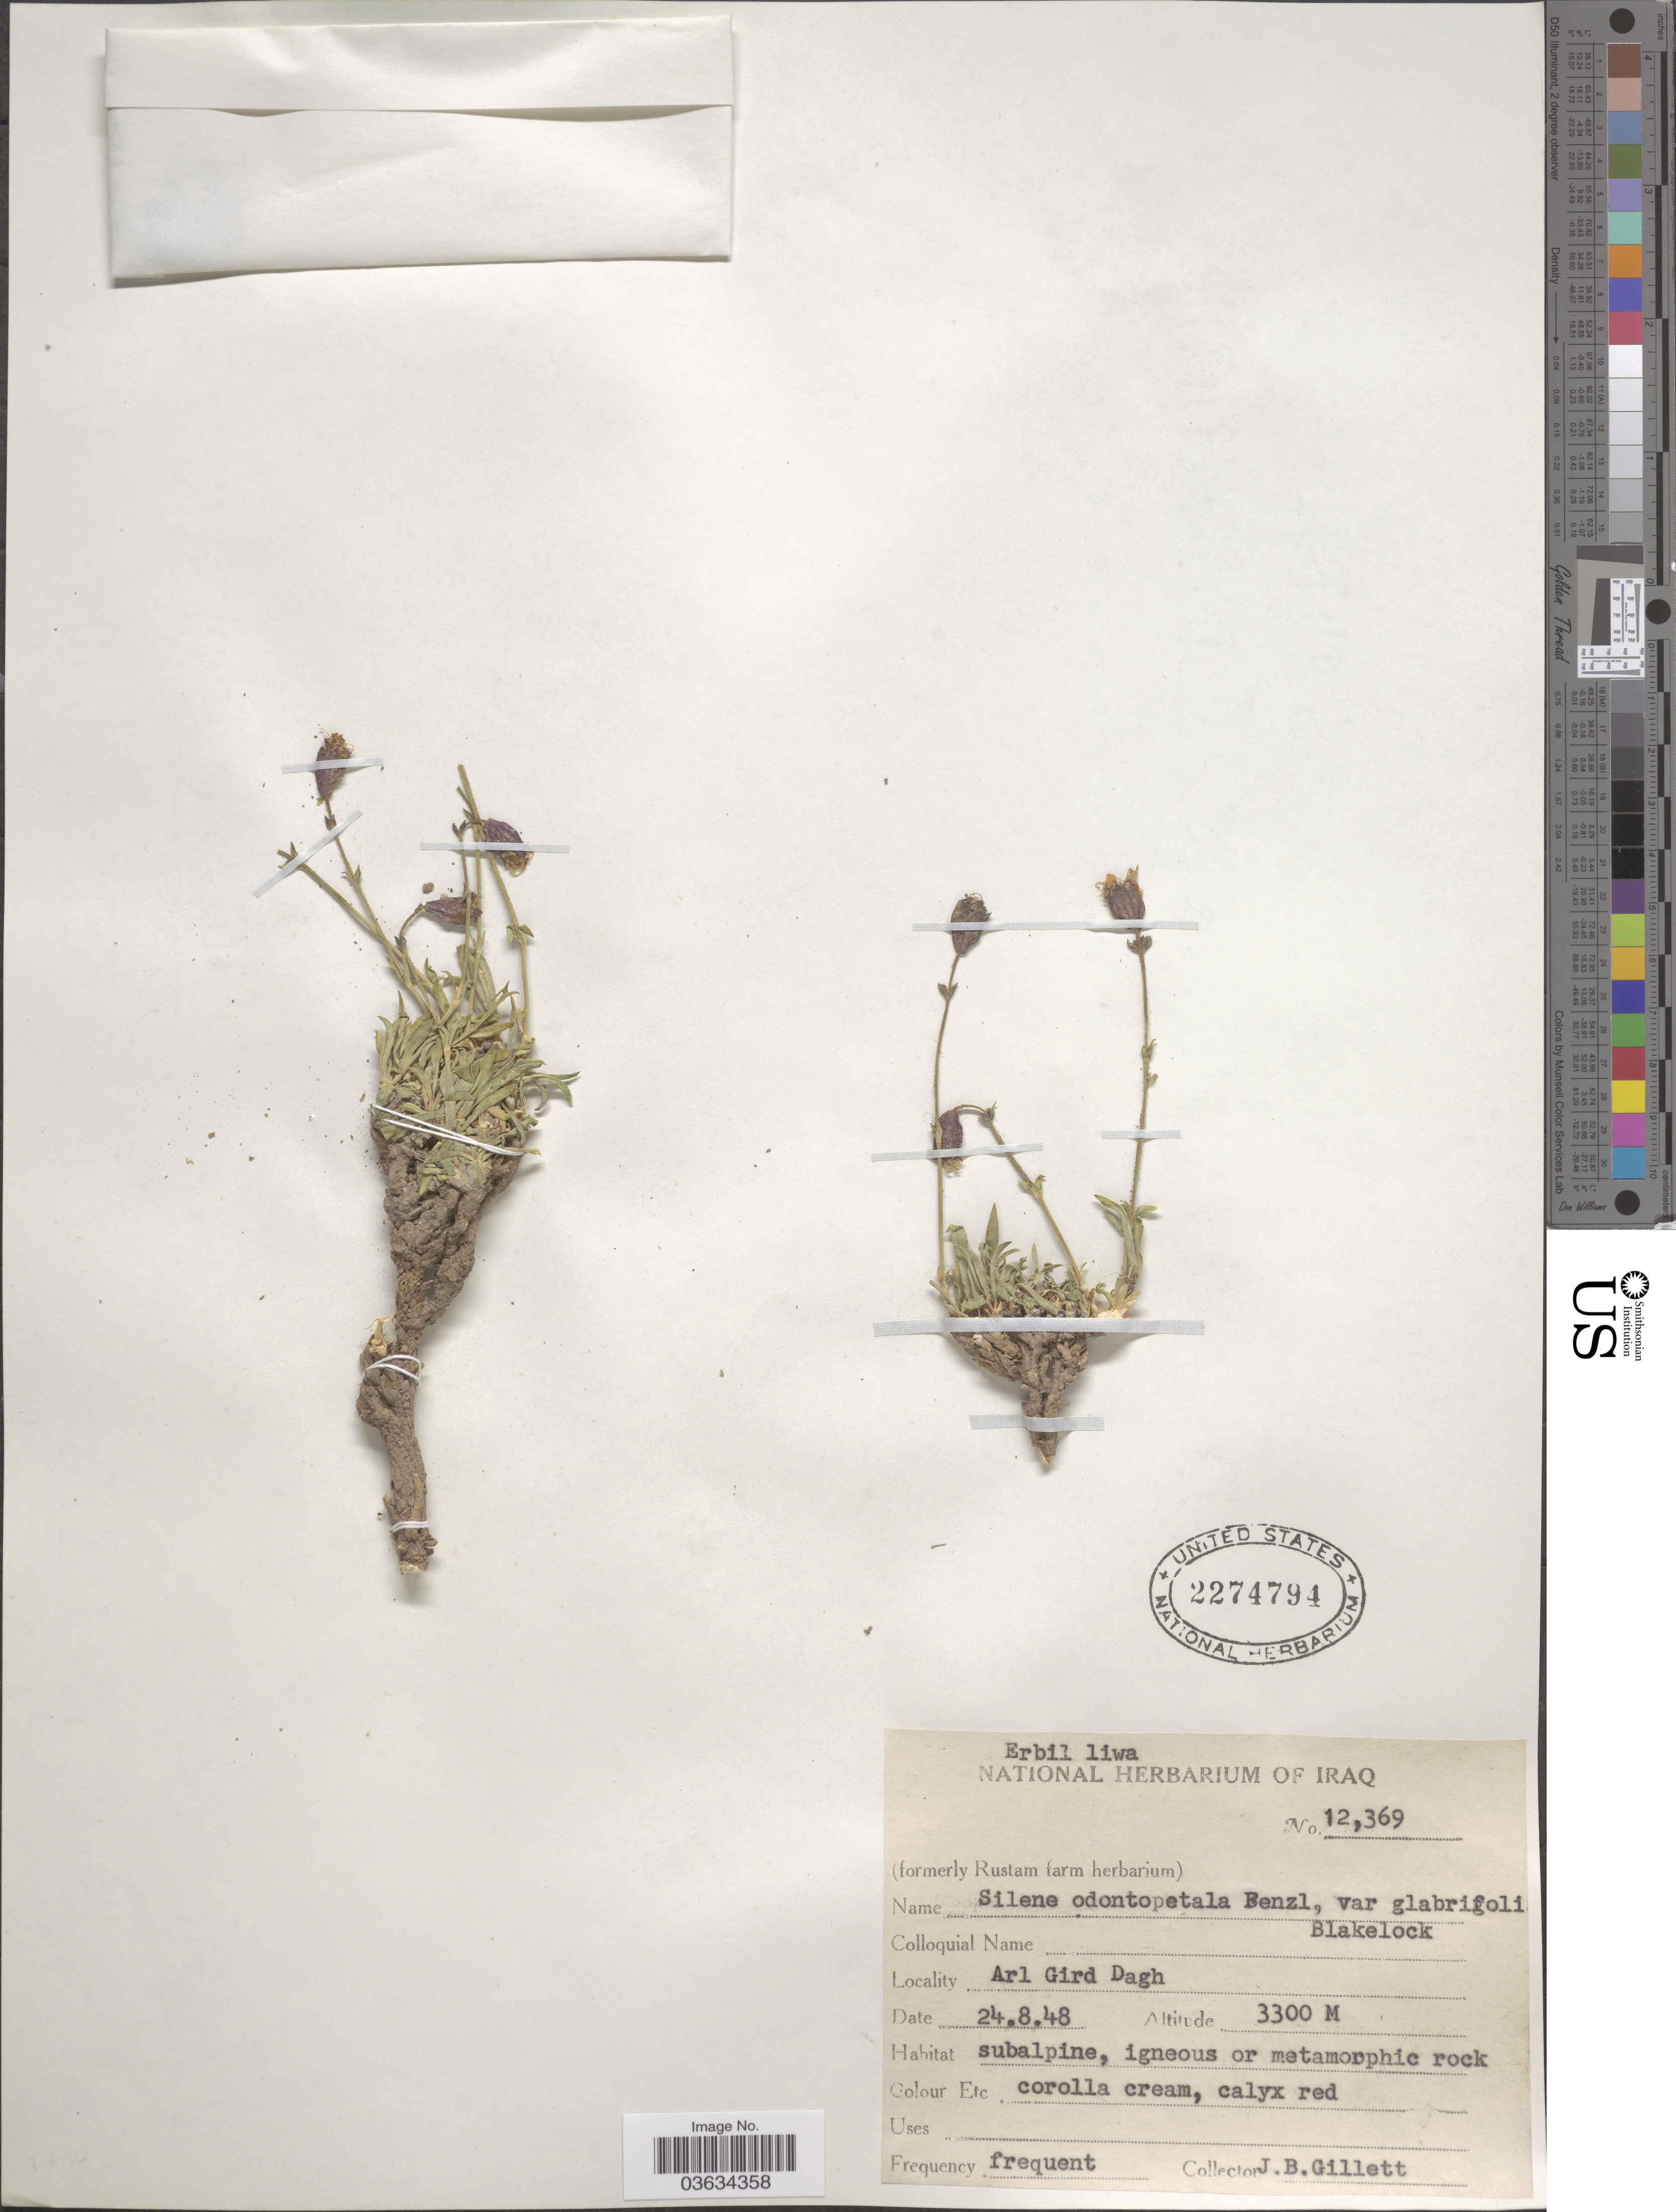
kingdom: Plantae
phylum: Tracheophyta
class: Magnoliopsida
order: Caryophyllales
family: Caryophyllaceae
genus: Silene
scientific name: Silene odontopetala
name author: Fenzl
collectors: J. B. Gillett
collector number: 12369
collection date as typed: Transcribed d/m/y: 24/8/48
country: Iraq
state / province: Arbīl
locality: Erbil liwa. Arl Gird Dagh.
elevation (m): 3300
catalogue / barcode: US 2274794